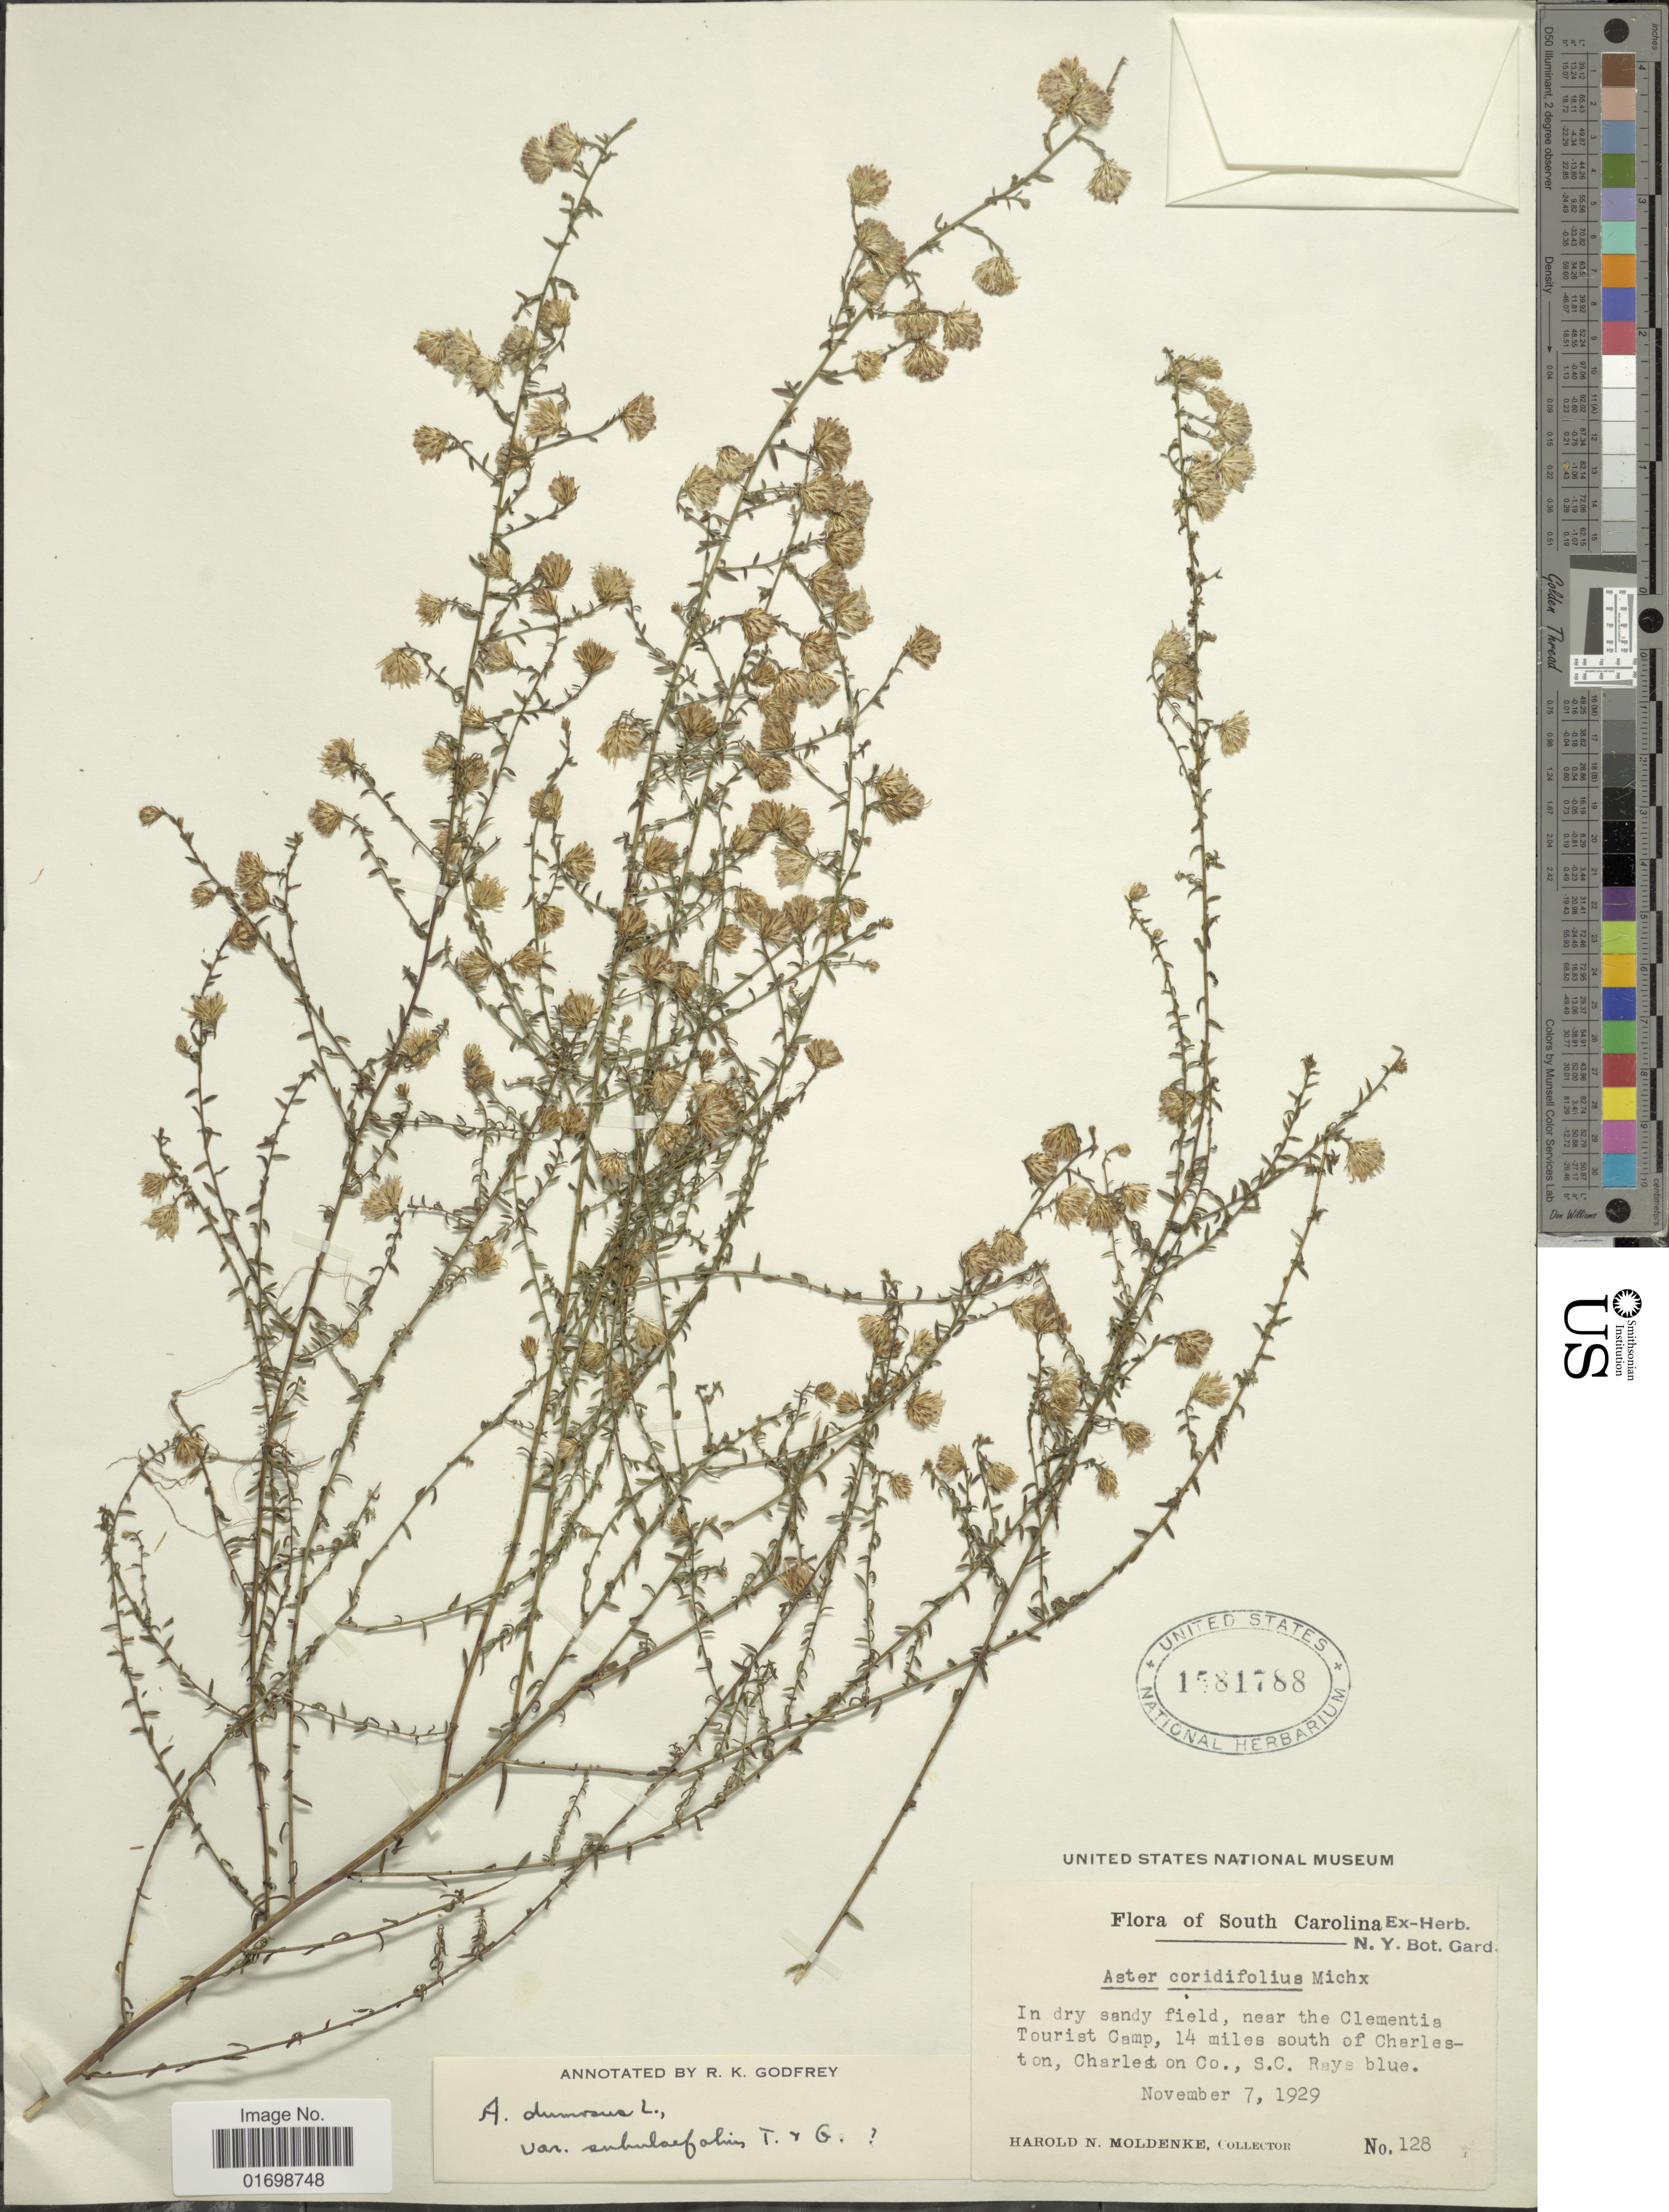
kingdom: Plantae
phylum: Tracheophyta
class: Magnoliopsida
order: Asterales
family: Asteraceae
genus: Symphyotrichum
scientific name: Symphyotrichum dumosum var. subulifolium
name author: (Torr. & A. Gray) G.L. Nesom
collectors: H. N. Moldenke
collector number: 128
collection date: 1929-11-07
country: United States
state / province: South Carolina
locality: Near the Clementia Tourist Camp, 14 miles south of Charleston, Charleston Co., Rays blue, in dry sandy field.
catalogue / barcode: US 1581788